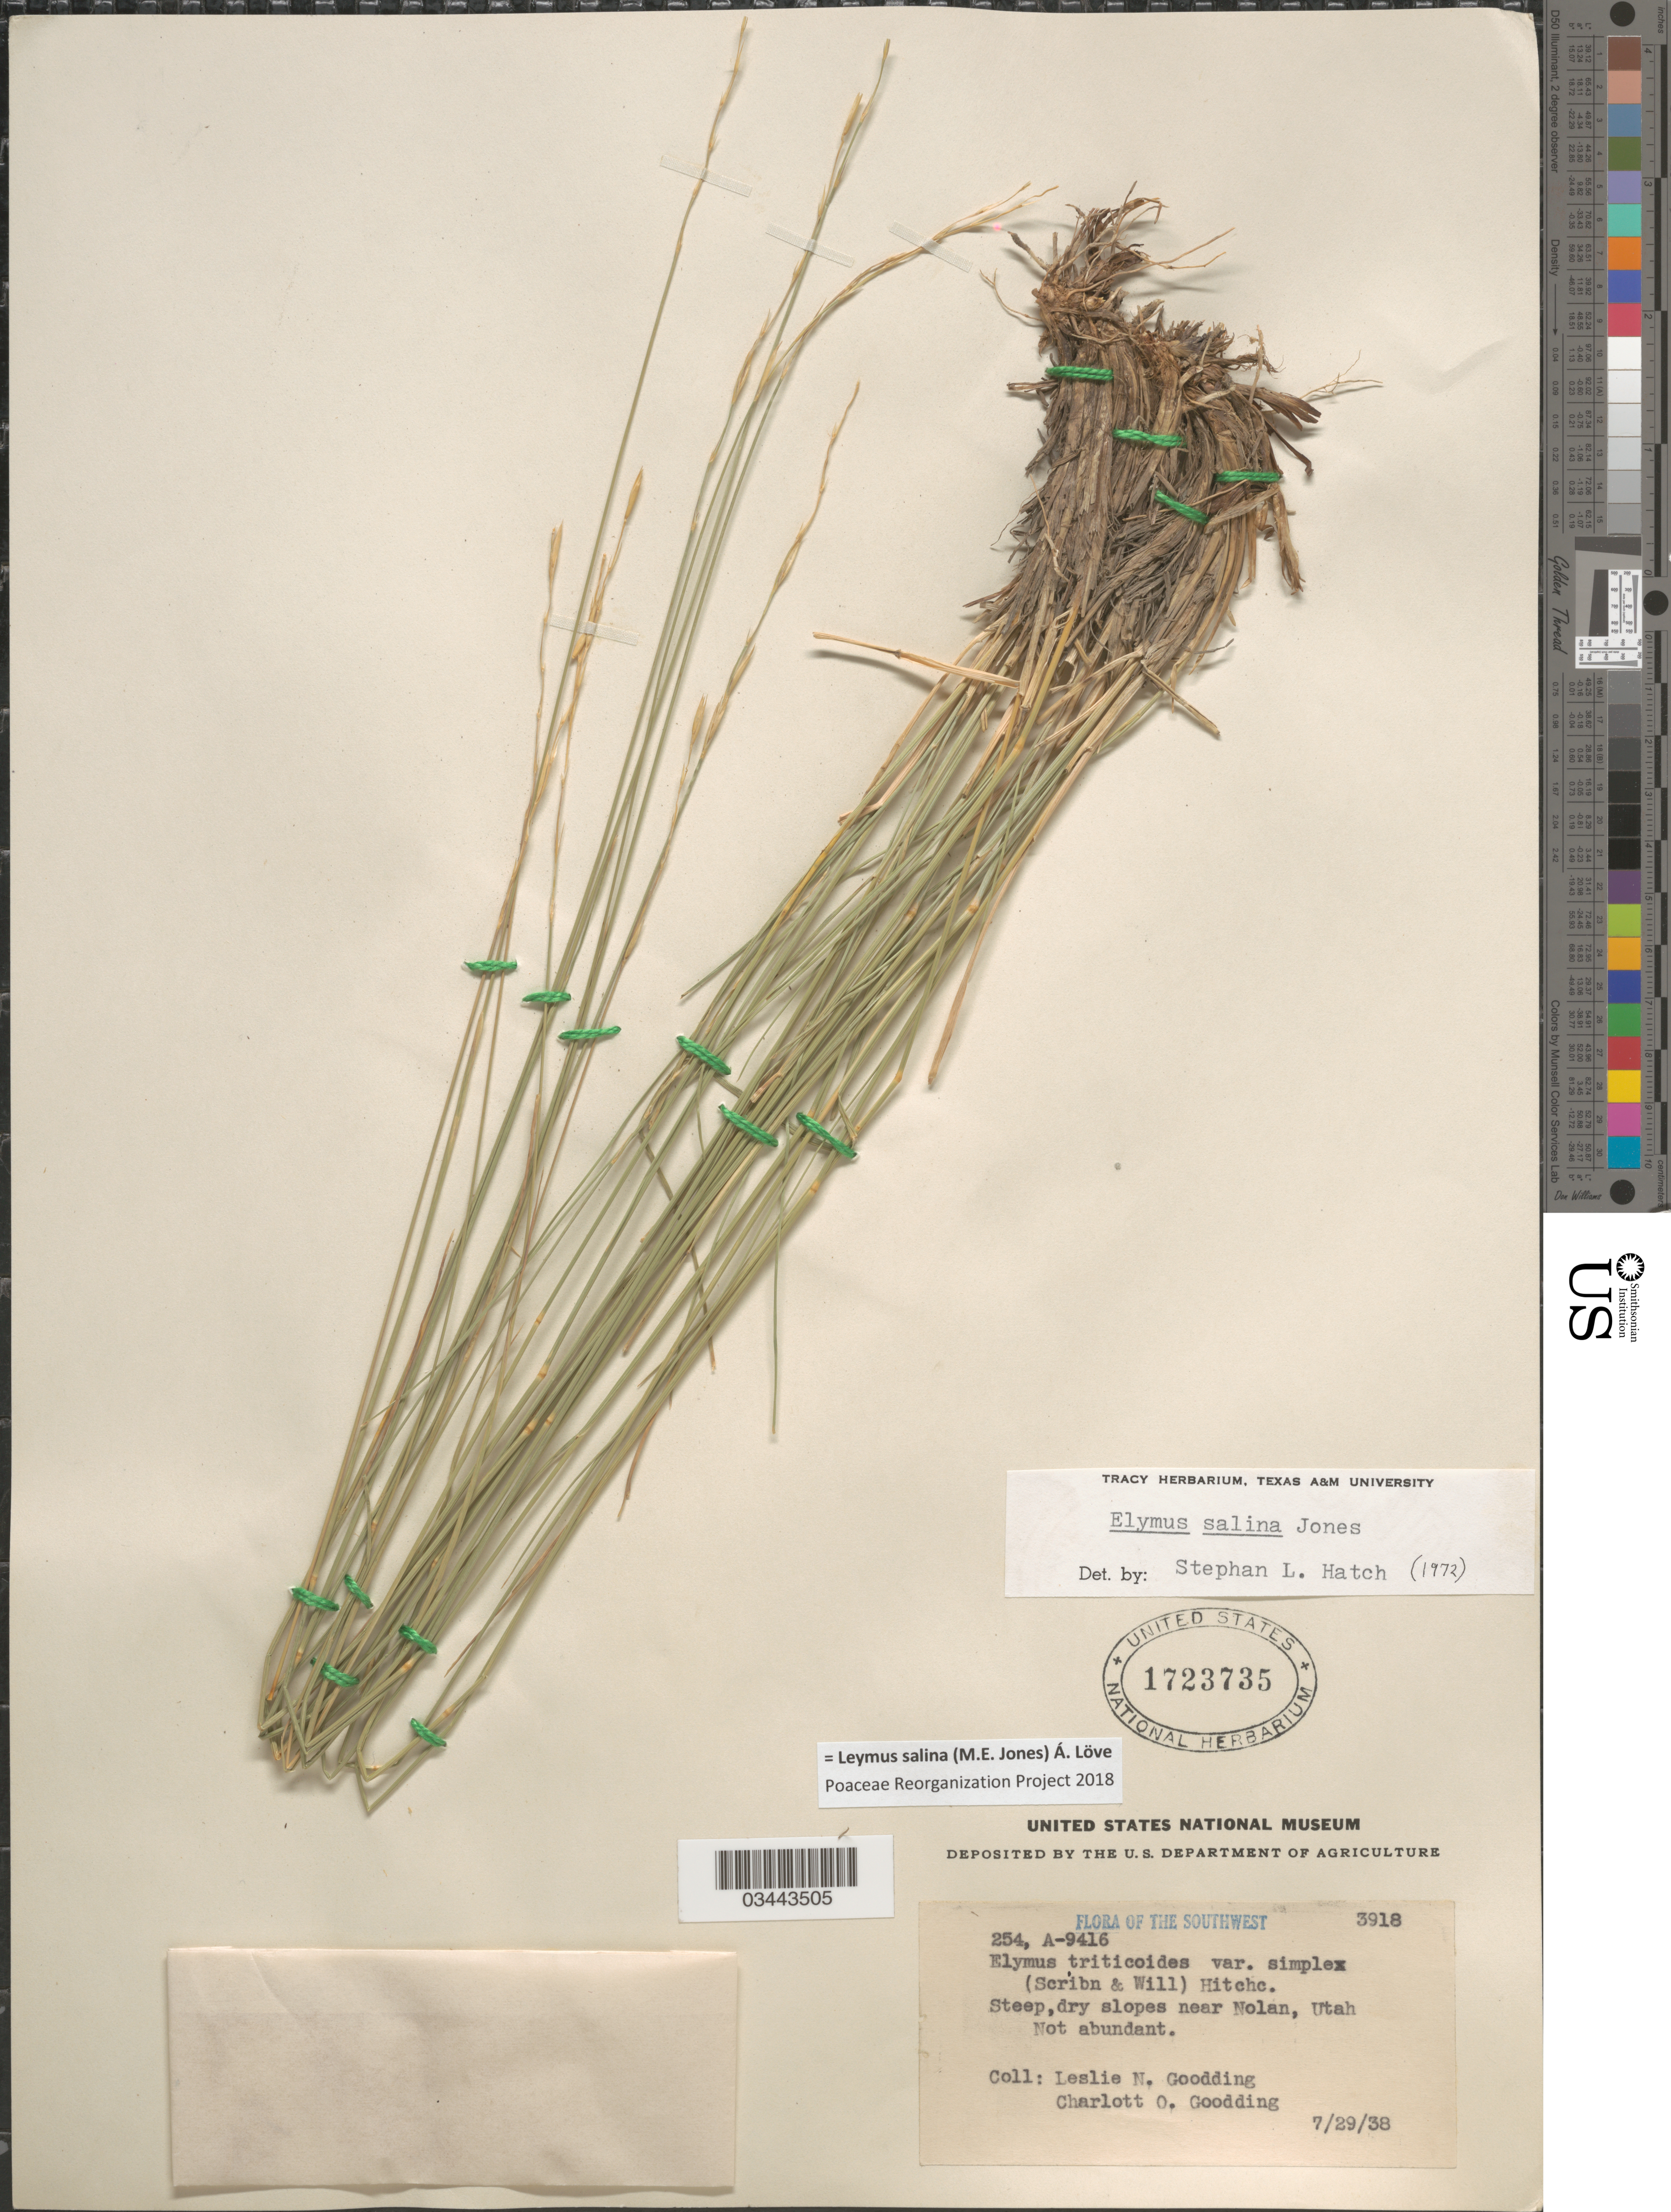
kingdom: Plantae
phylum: Tracheophyta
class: Liliopsida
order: Poales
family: Poaceae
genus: Leymus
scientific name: Leymus salina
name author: (M.E. Jones) Á. Löve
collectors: L. N. Goodding & C. Goodding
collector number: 254/A-9416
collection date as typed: Transcribed d/m/y: 29/7/38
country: United States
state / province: Utah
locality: The Southwest. Steep,dry slopes near Nolan.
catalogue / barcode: US 1723735